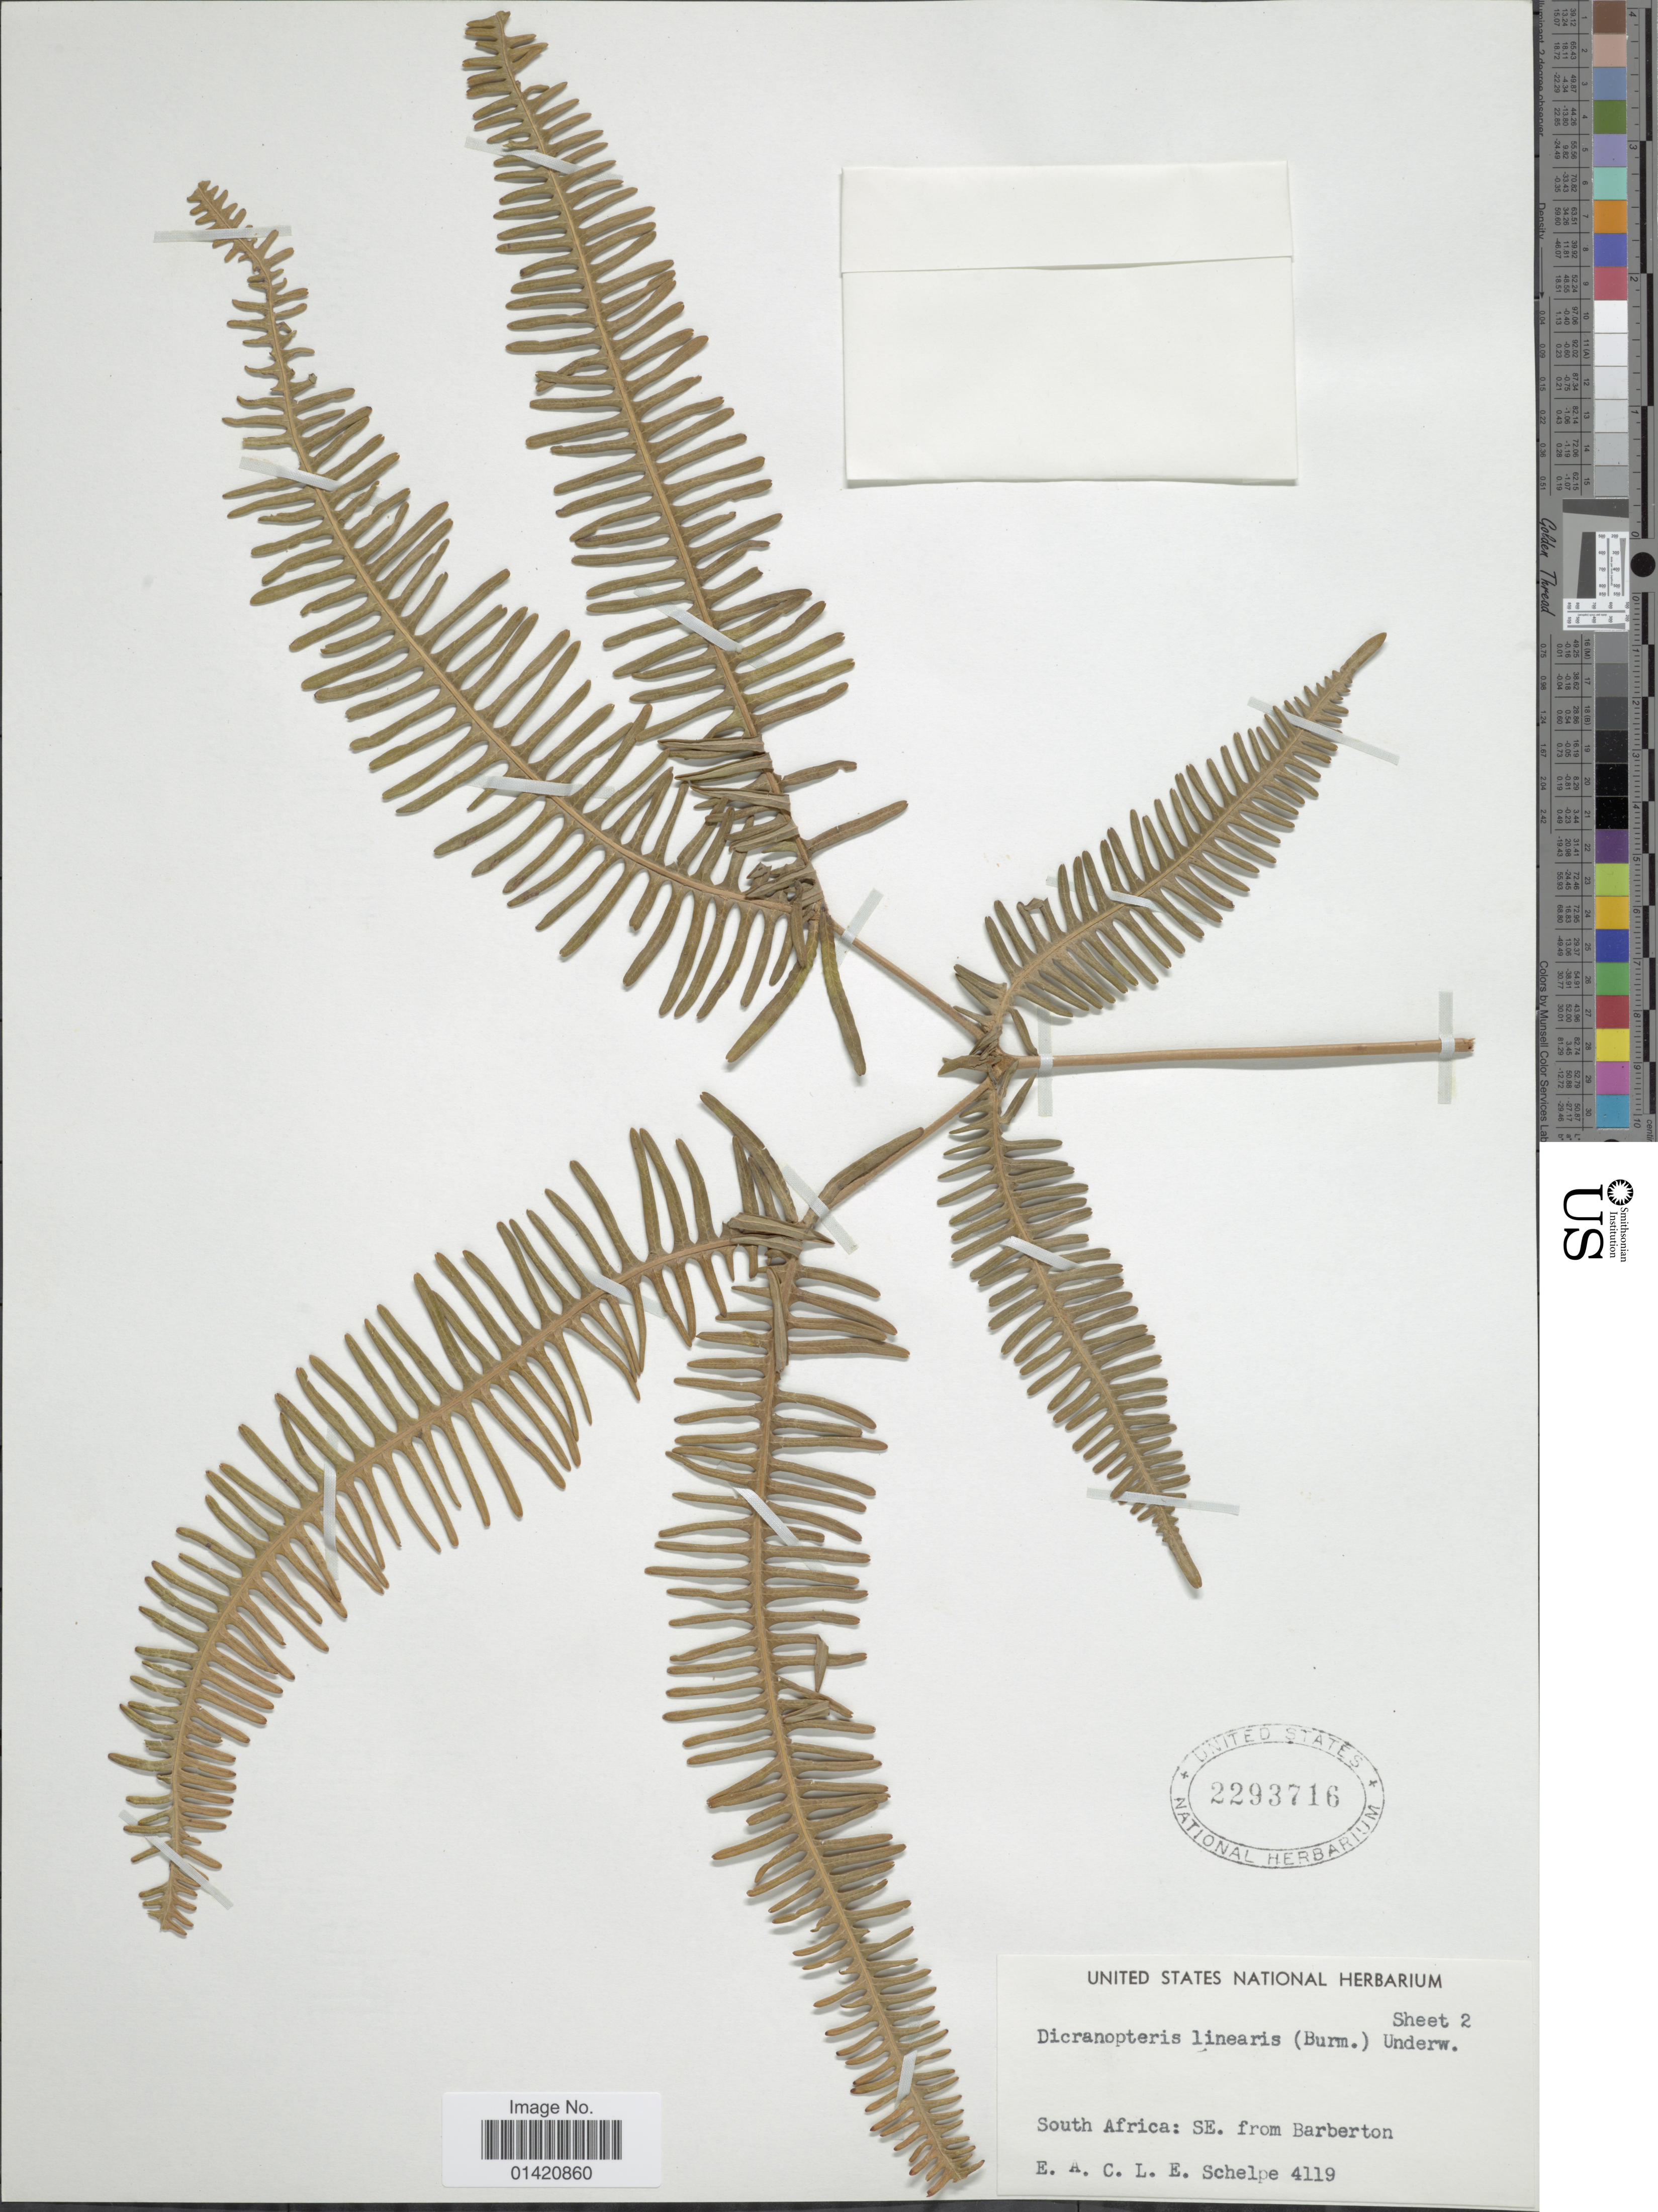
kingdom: Plantae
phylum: Tracheophyta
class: Polypodiopsida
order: Gleicheniales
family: Gleicheniaceae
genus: Dicranopteris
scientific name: Dicranopteris linearis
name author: (Burm. f.) Underw.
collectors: E. A. C. L. E. Schelpe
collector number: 41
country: South Africa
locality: SE from Barberton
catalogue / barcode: US 2293716